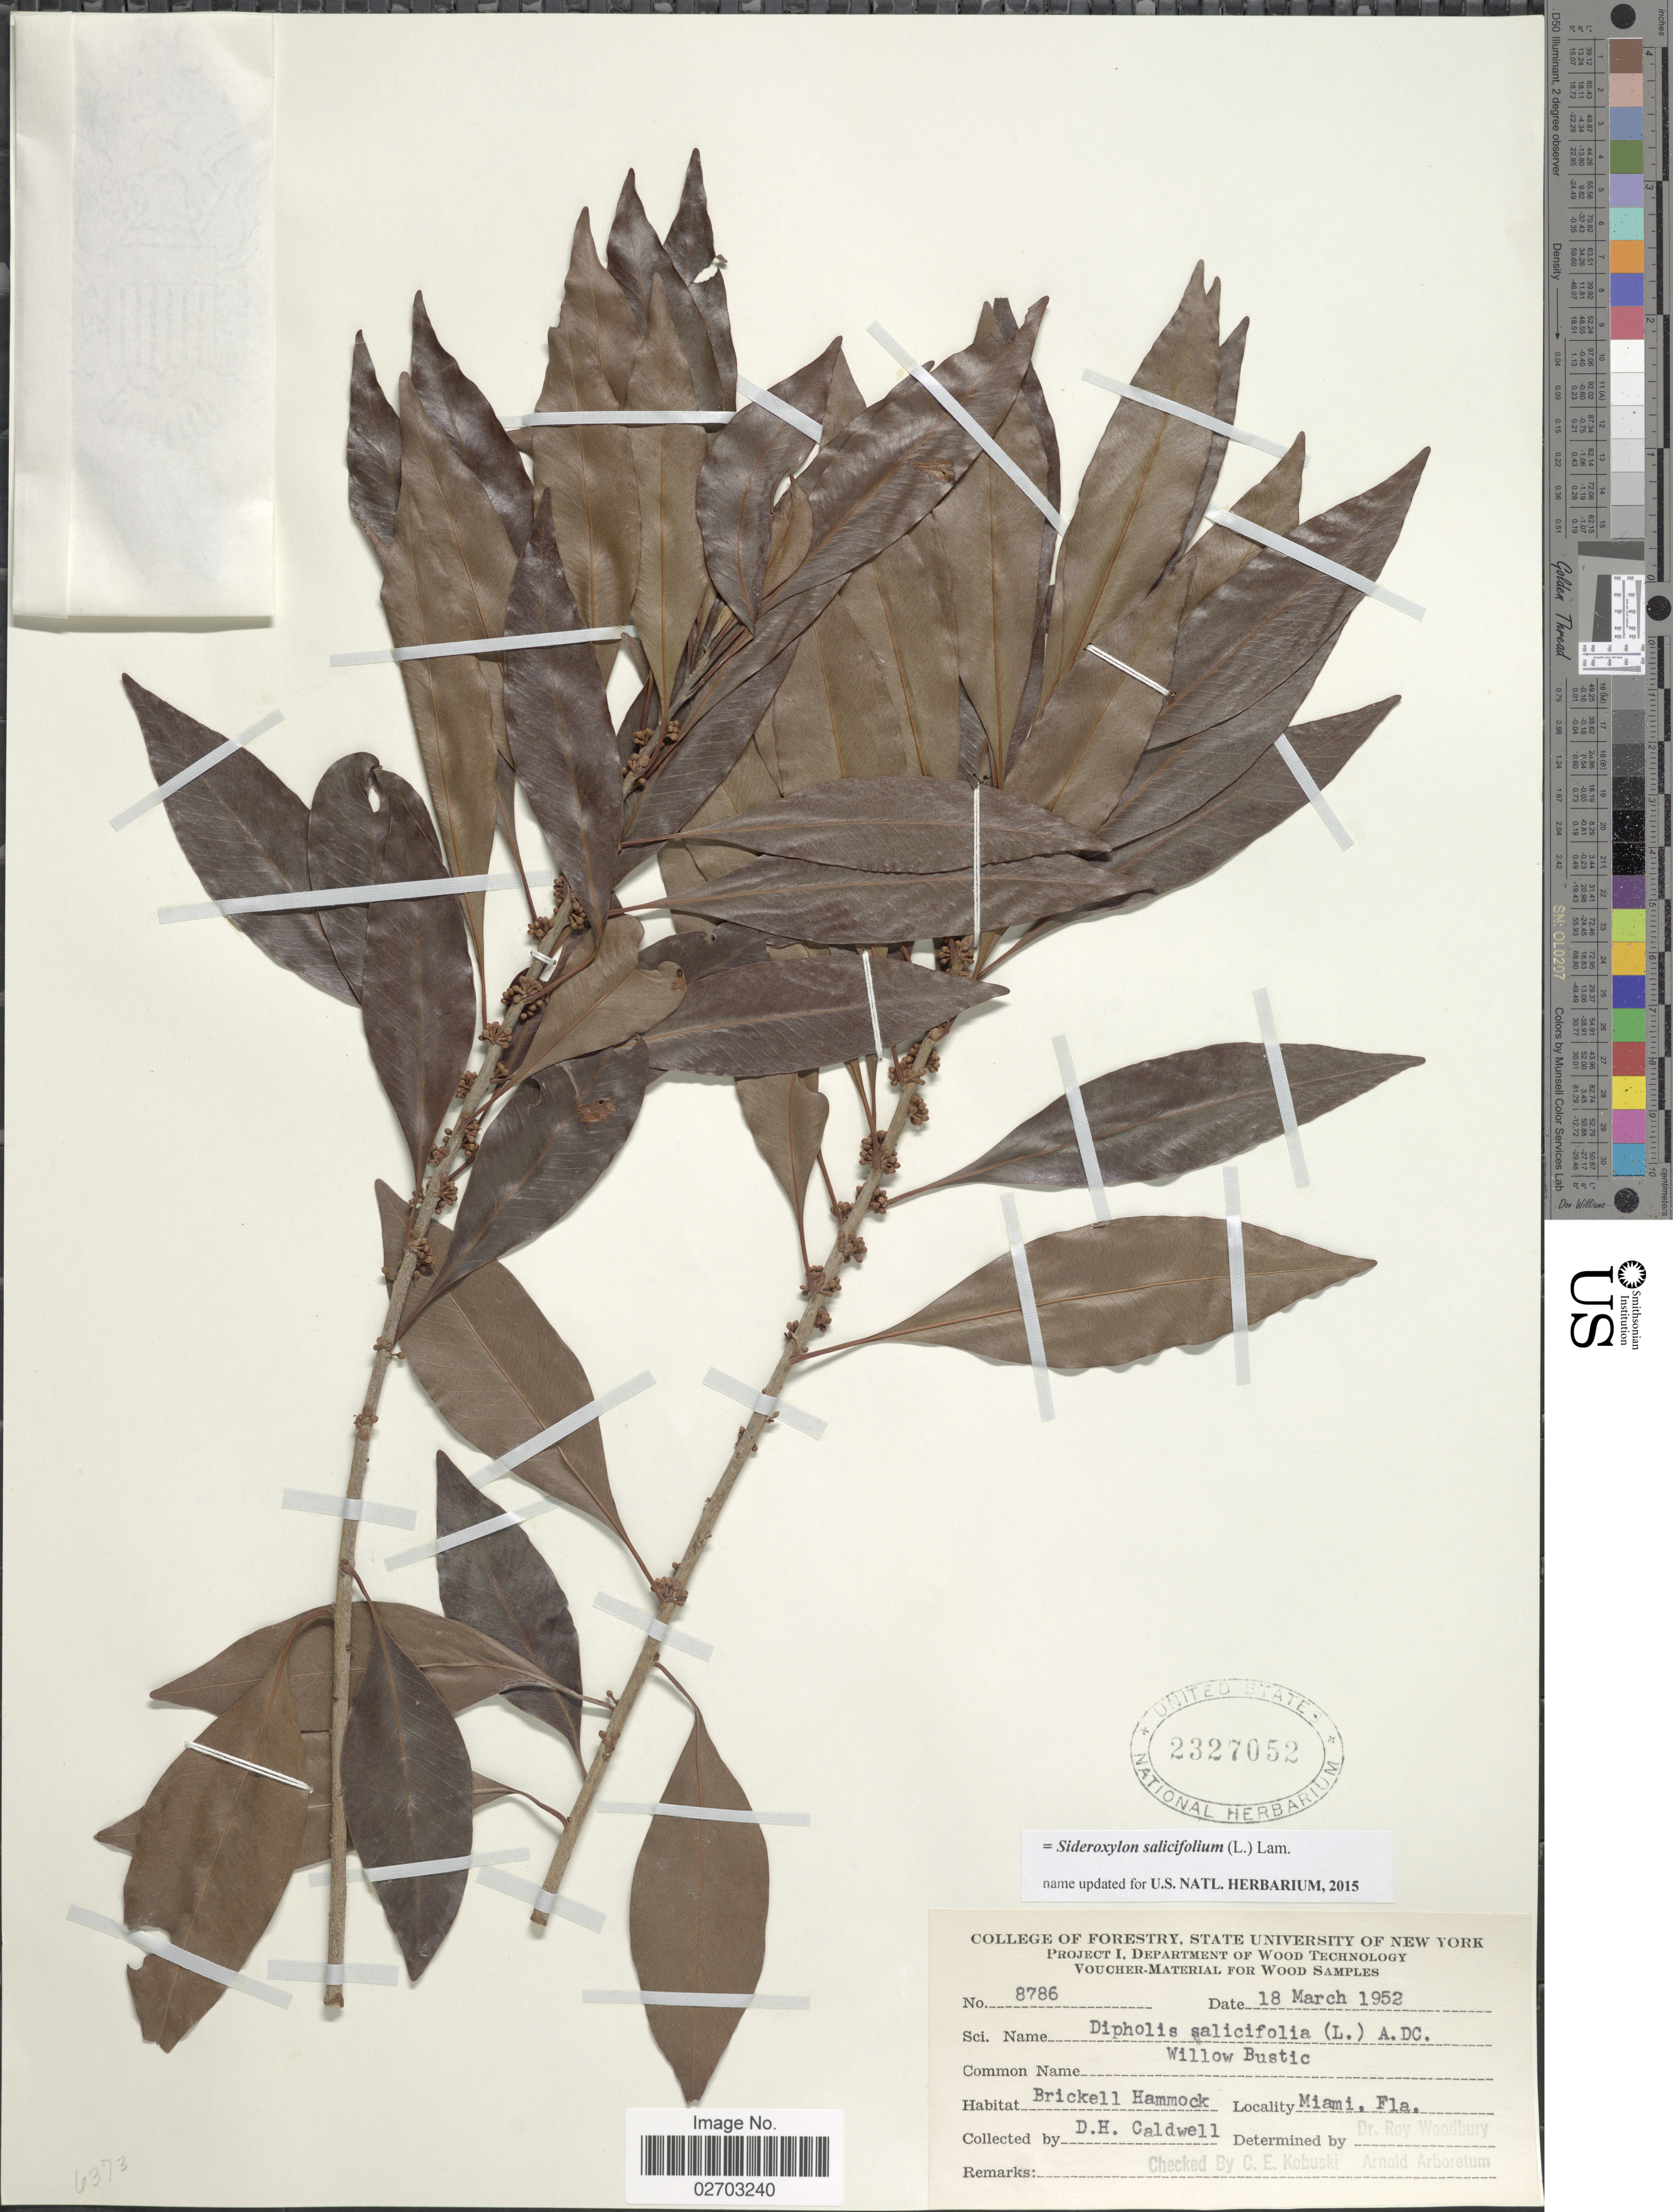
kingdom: Plantae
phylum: Tracheophyta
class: Magnoliopsida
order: Ericales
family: Sapotaceae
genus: Sideroxylon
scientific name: Sideroxylon salicifolium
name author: (L.) Lam.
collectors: D. H. Caldwell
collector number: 8786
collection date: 1952-03-18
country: United States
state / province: Florida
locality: Miami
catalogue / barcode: US 2327052